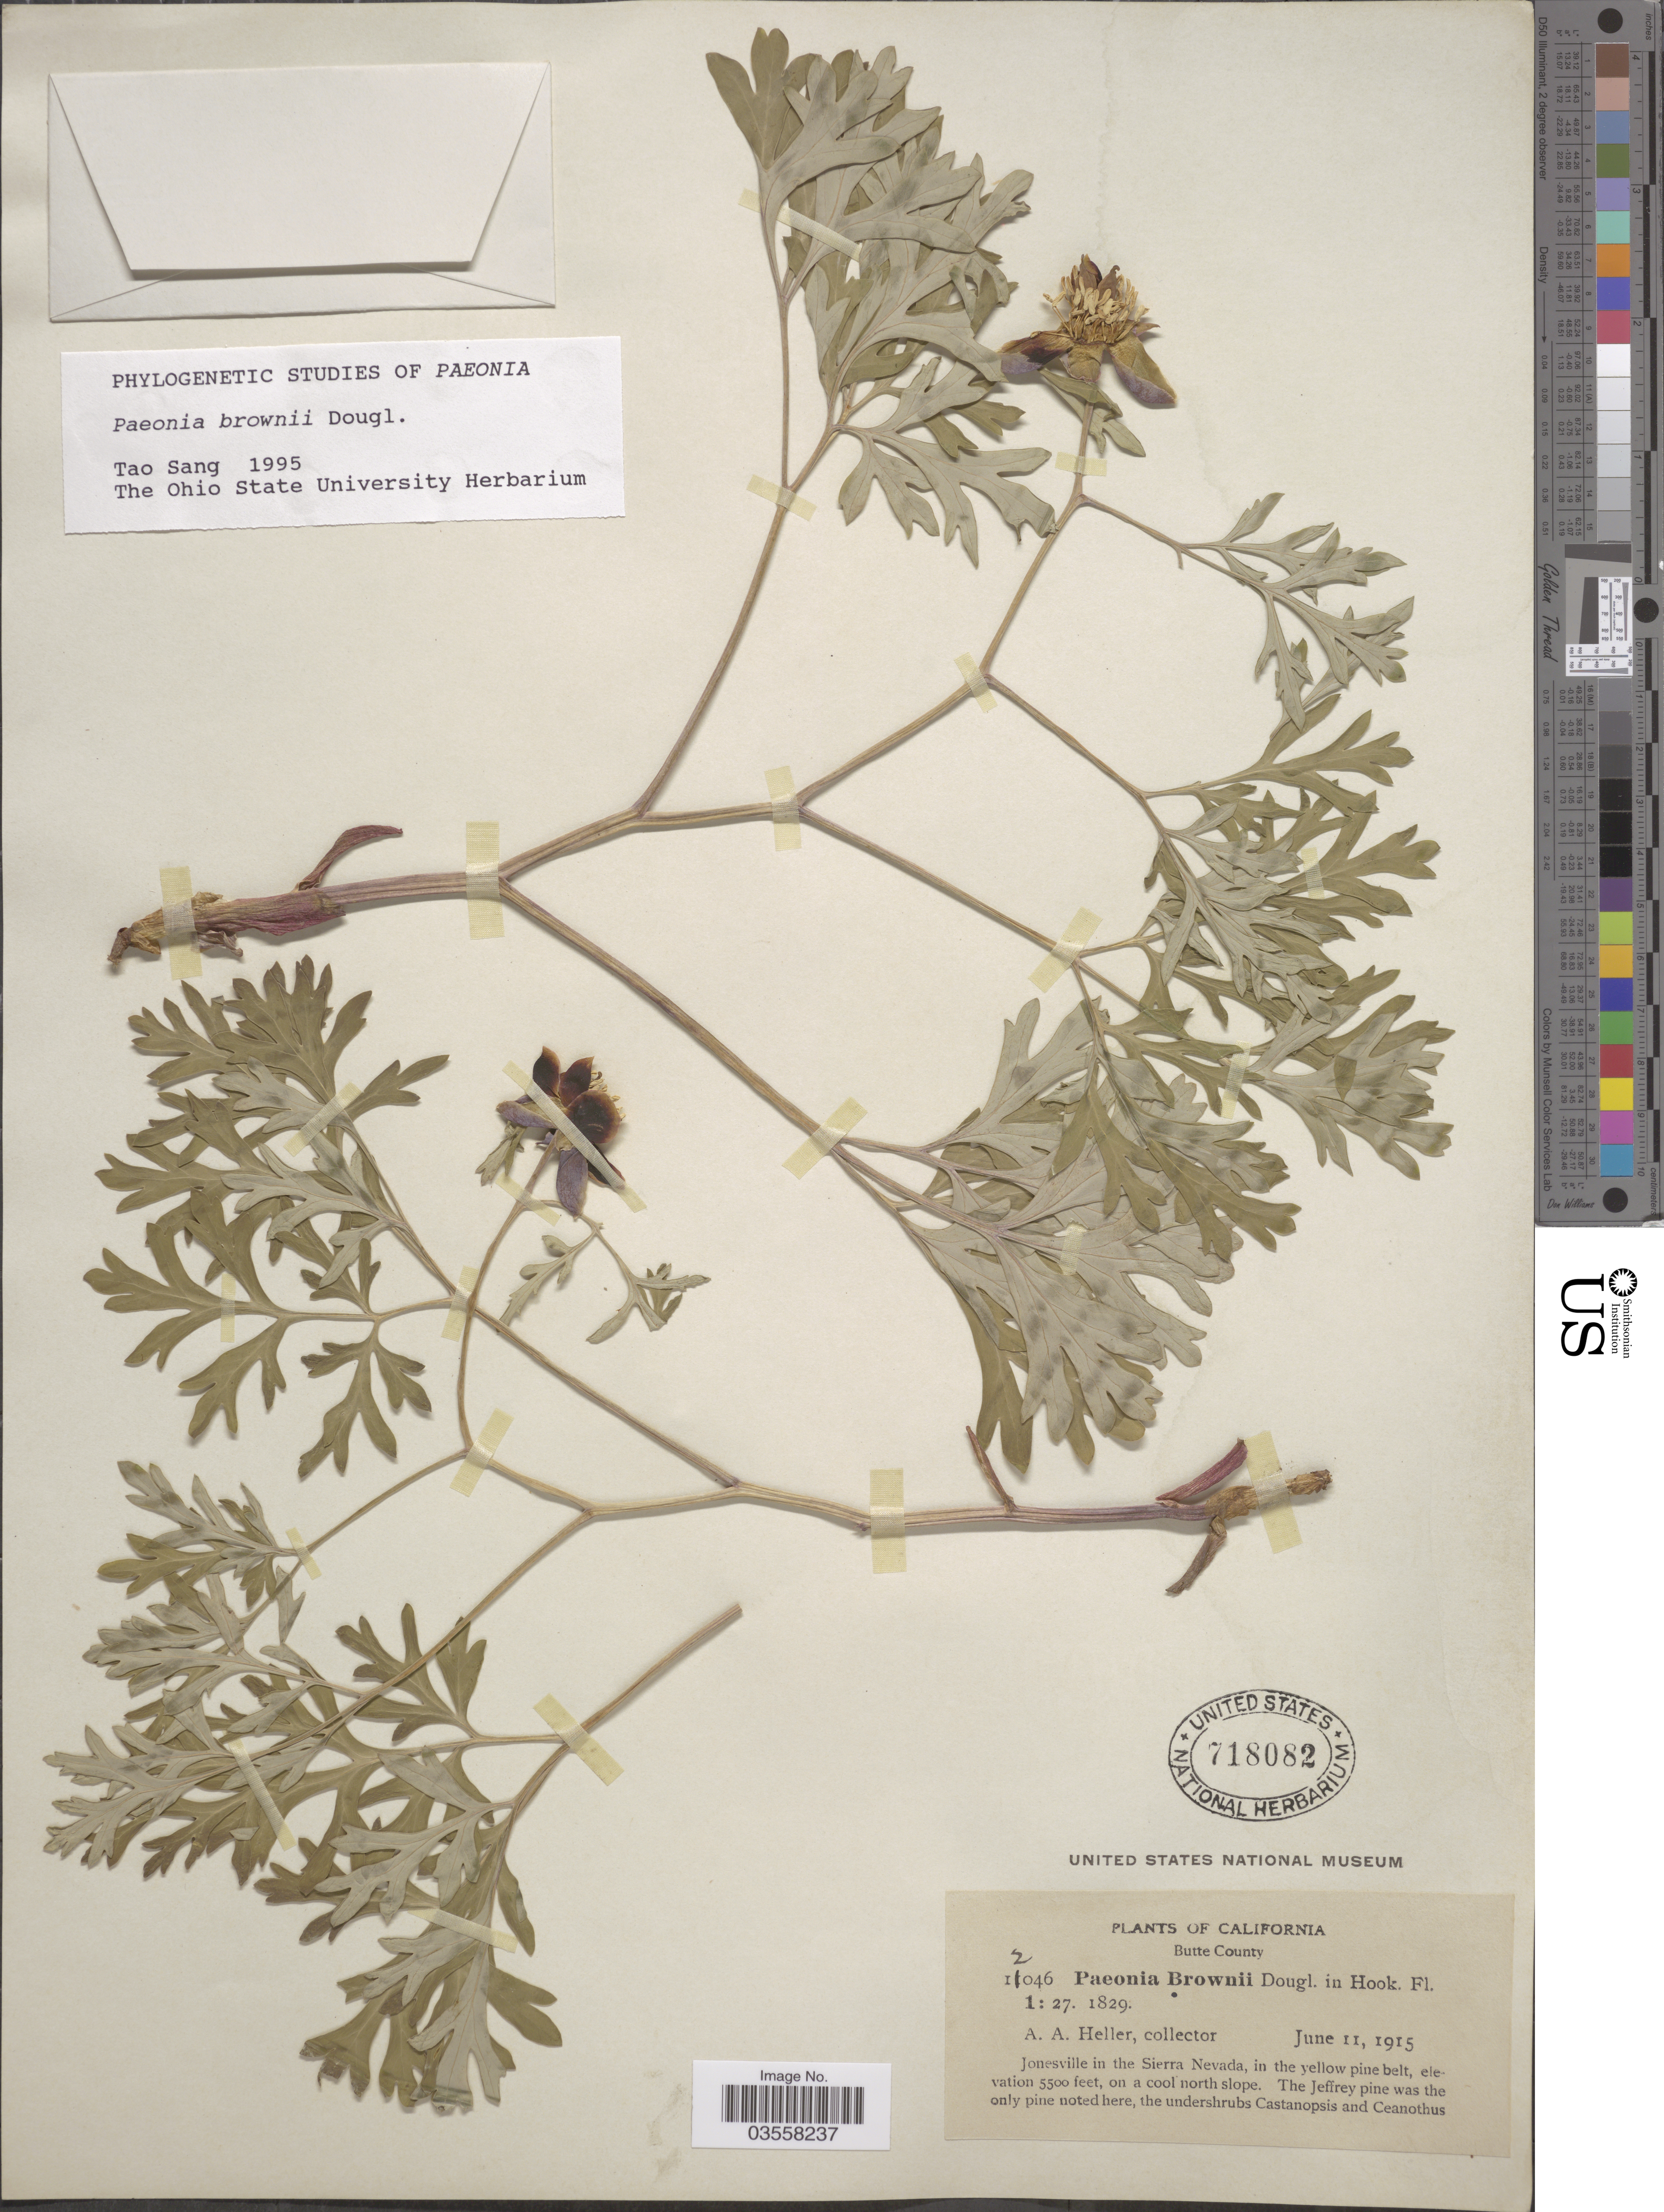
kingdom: Plantae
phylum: Tracheophyta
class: Magnoliopsida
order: Saxifragales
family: Paeoniaceae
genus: Paeonia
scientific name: Paeonia brownii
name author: Douglas ex Hook.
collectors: A. A. Heller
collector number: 12046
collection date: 1915-06-11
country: United States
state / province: California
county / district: Butte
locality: Butte County. Jonesville in the Sierra Nevada.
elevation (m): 1676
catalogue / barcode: US 718082